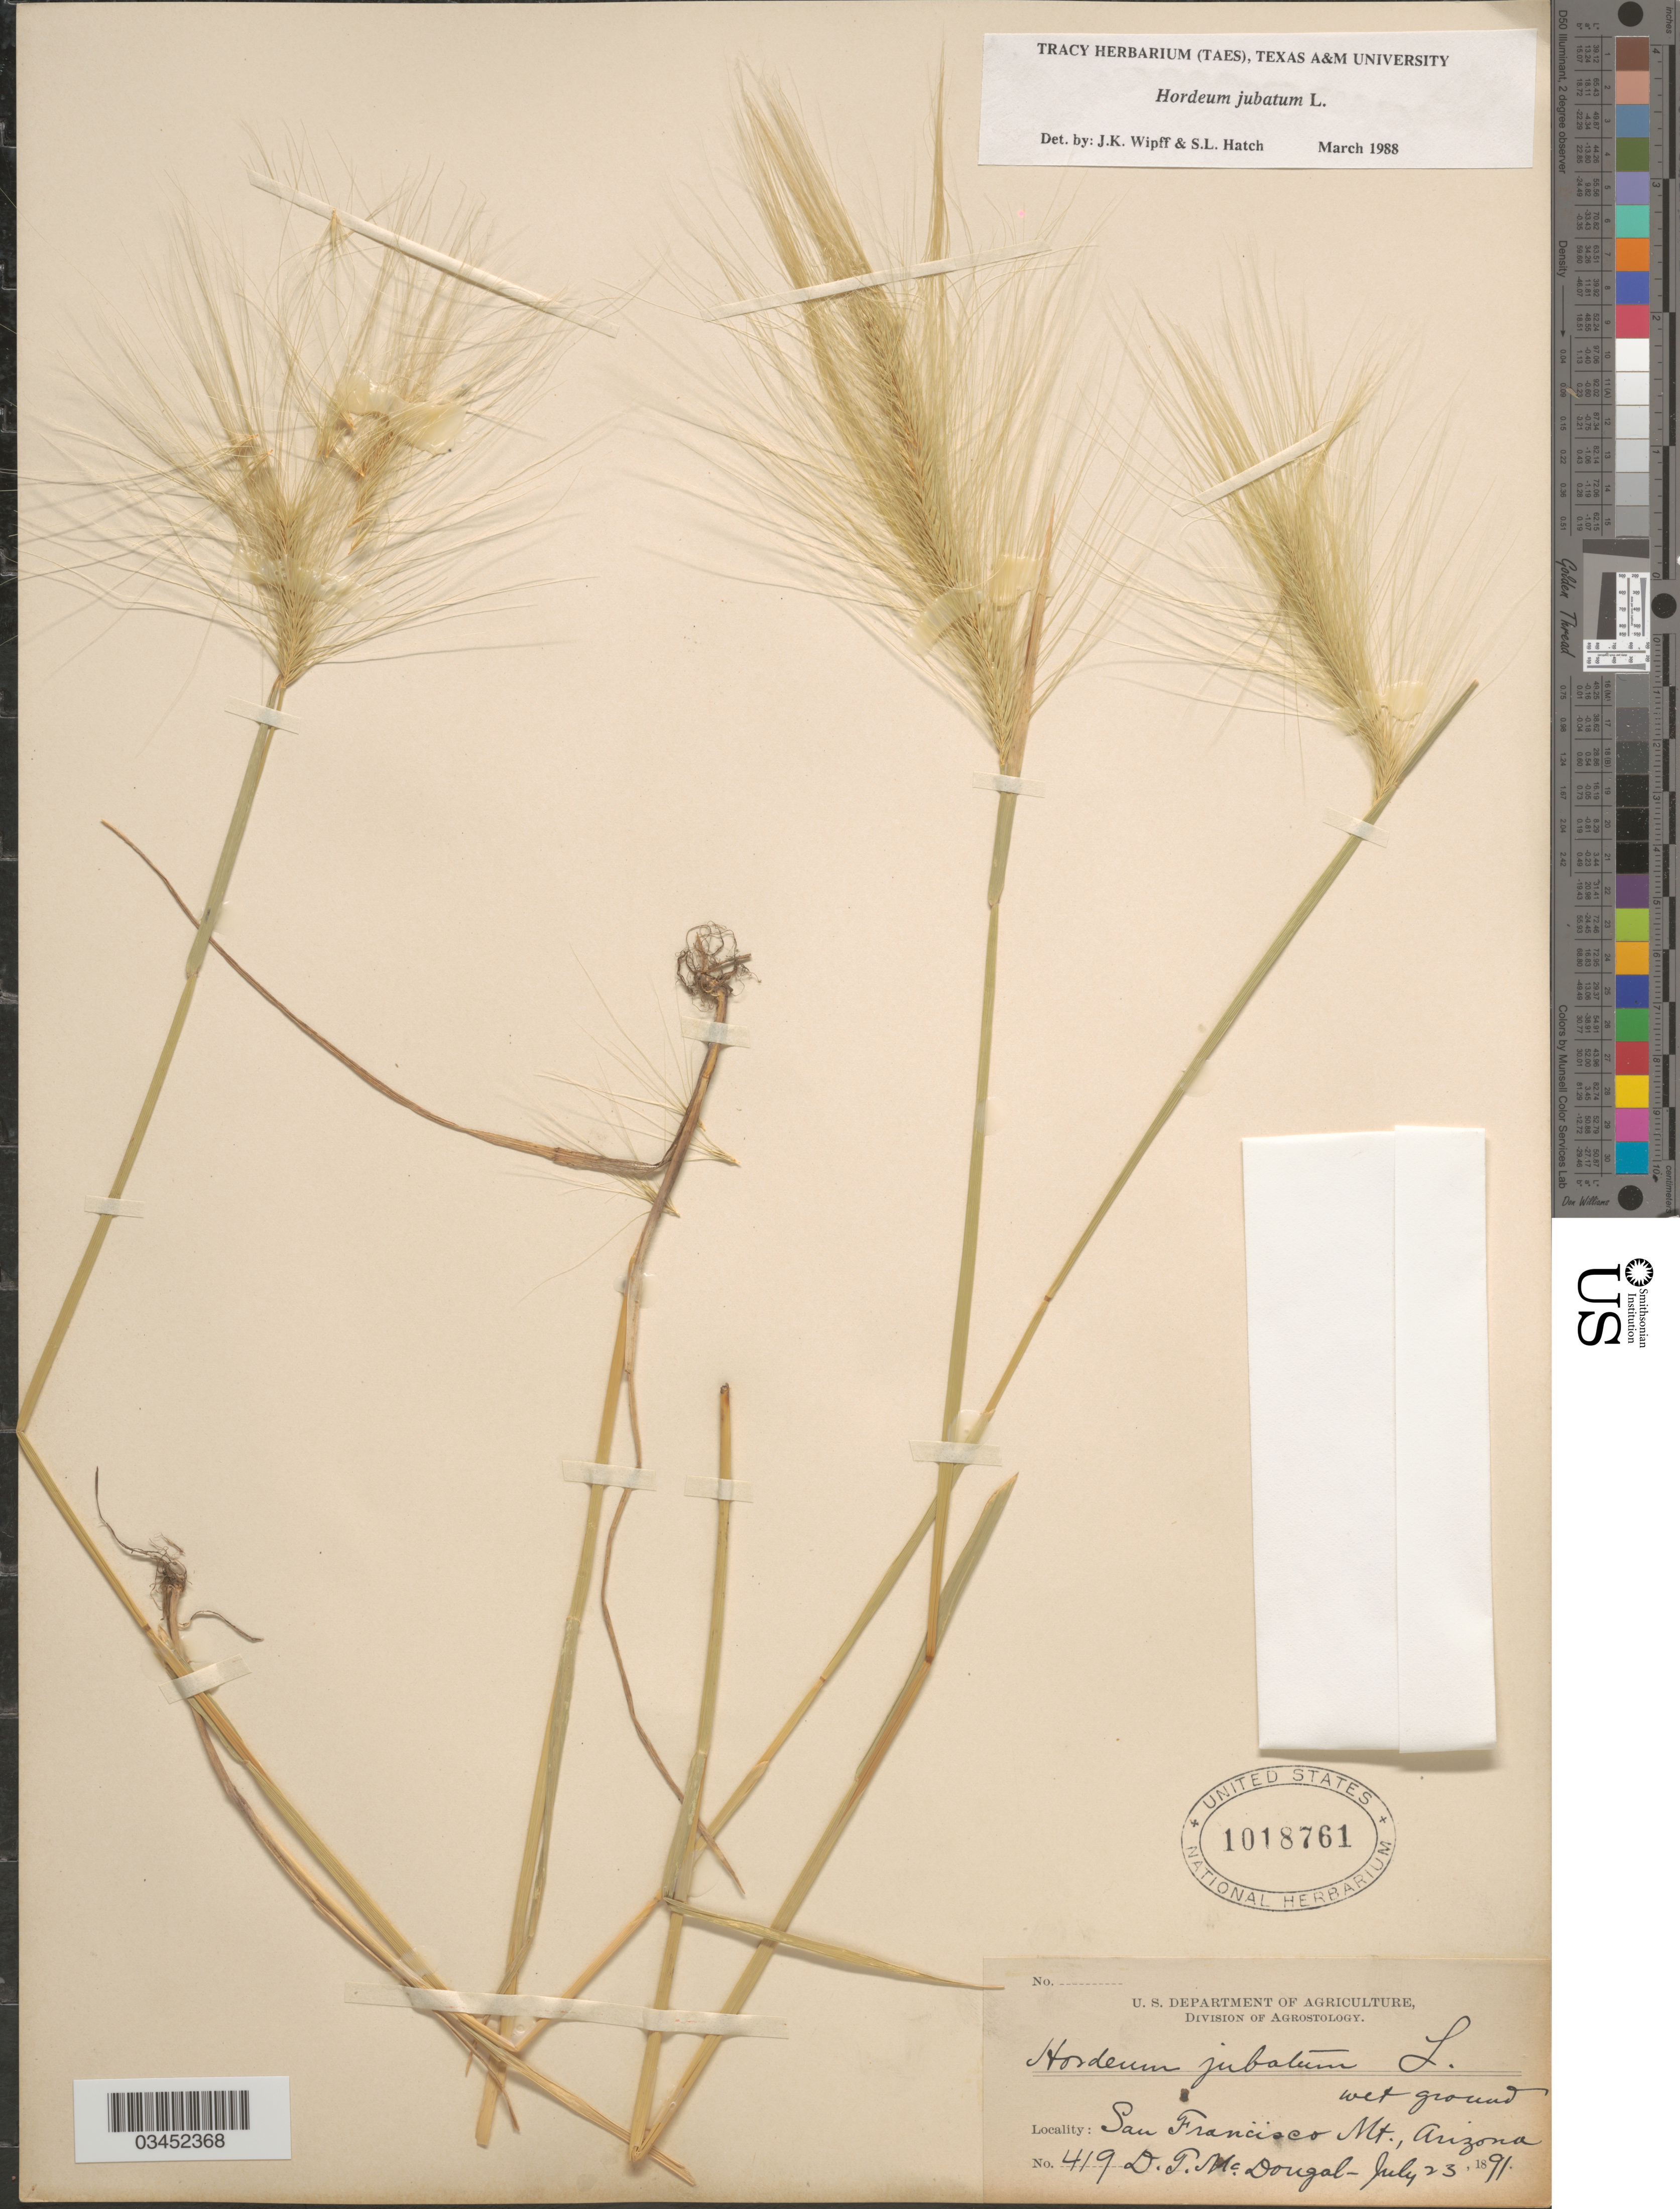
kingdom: Plantae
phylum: Tracheophyta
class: Liliopsida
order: Poales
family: Poaceae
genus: Hordeum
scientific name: Hordeum jubatum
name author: L.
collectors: D. McDougal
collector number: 419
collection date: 1891-07-23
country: United States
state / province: Arizona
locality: Wet ground. San Francisco Mt.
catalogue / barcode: US 1018761